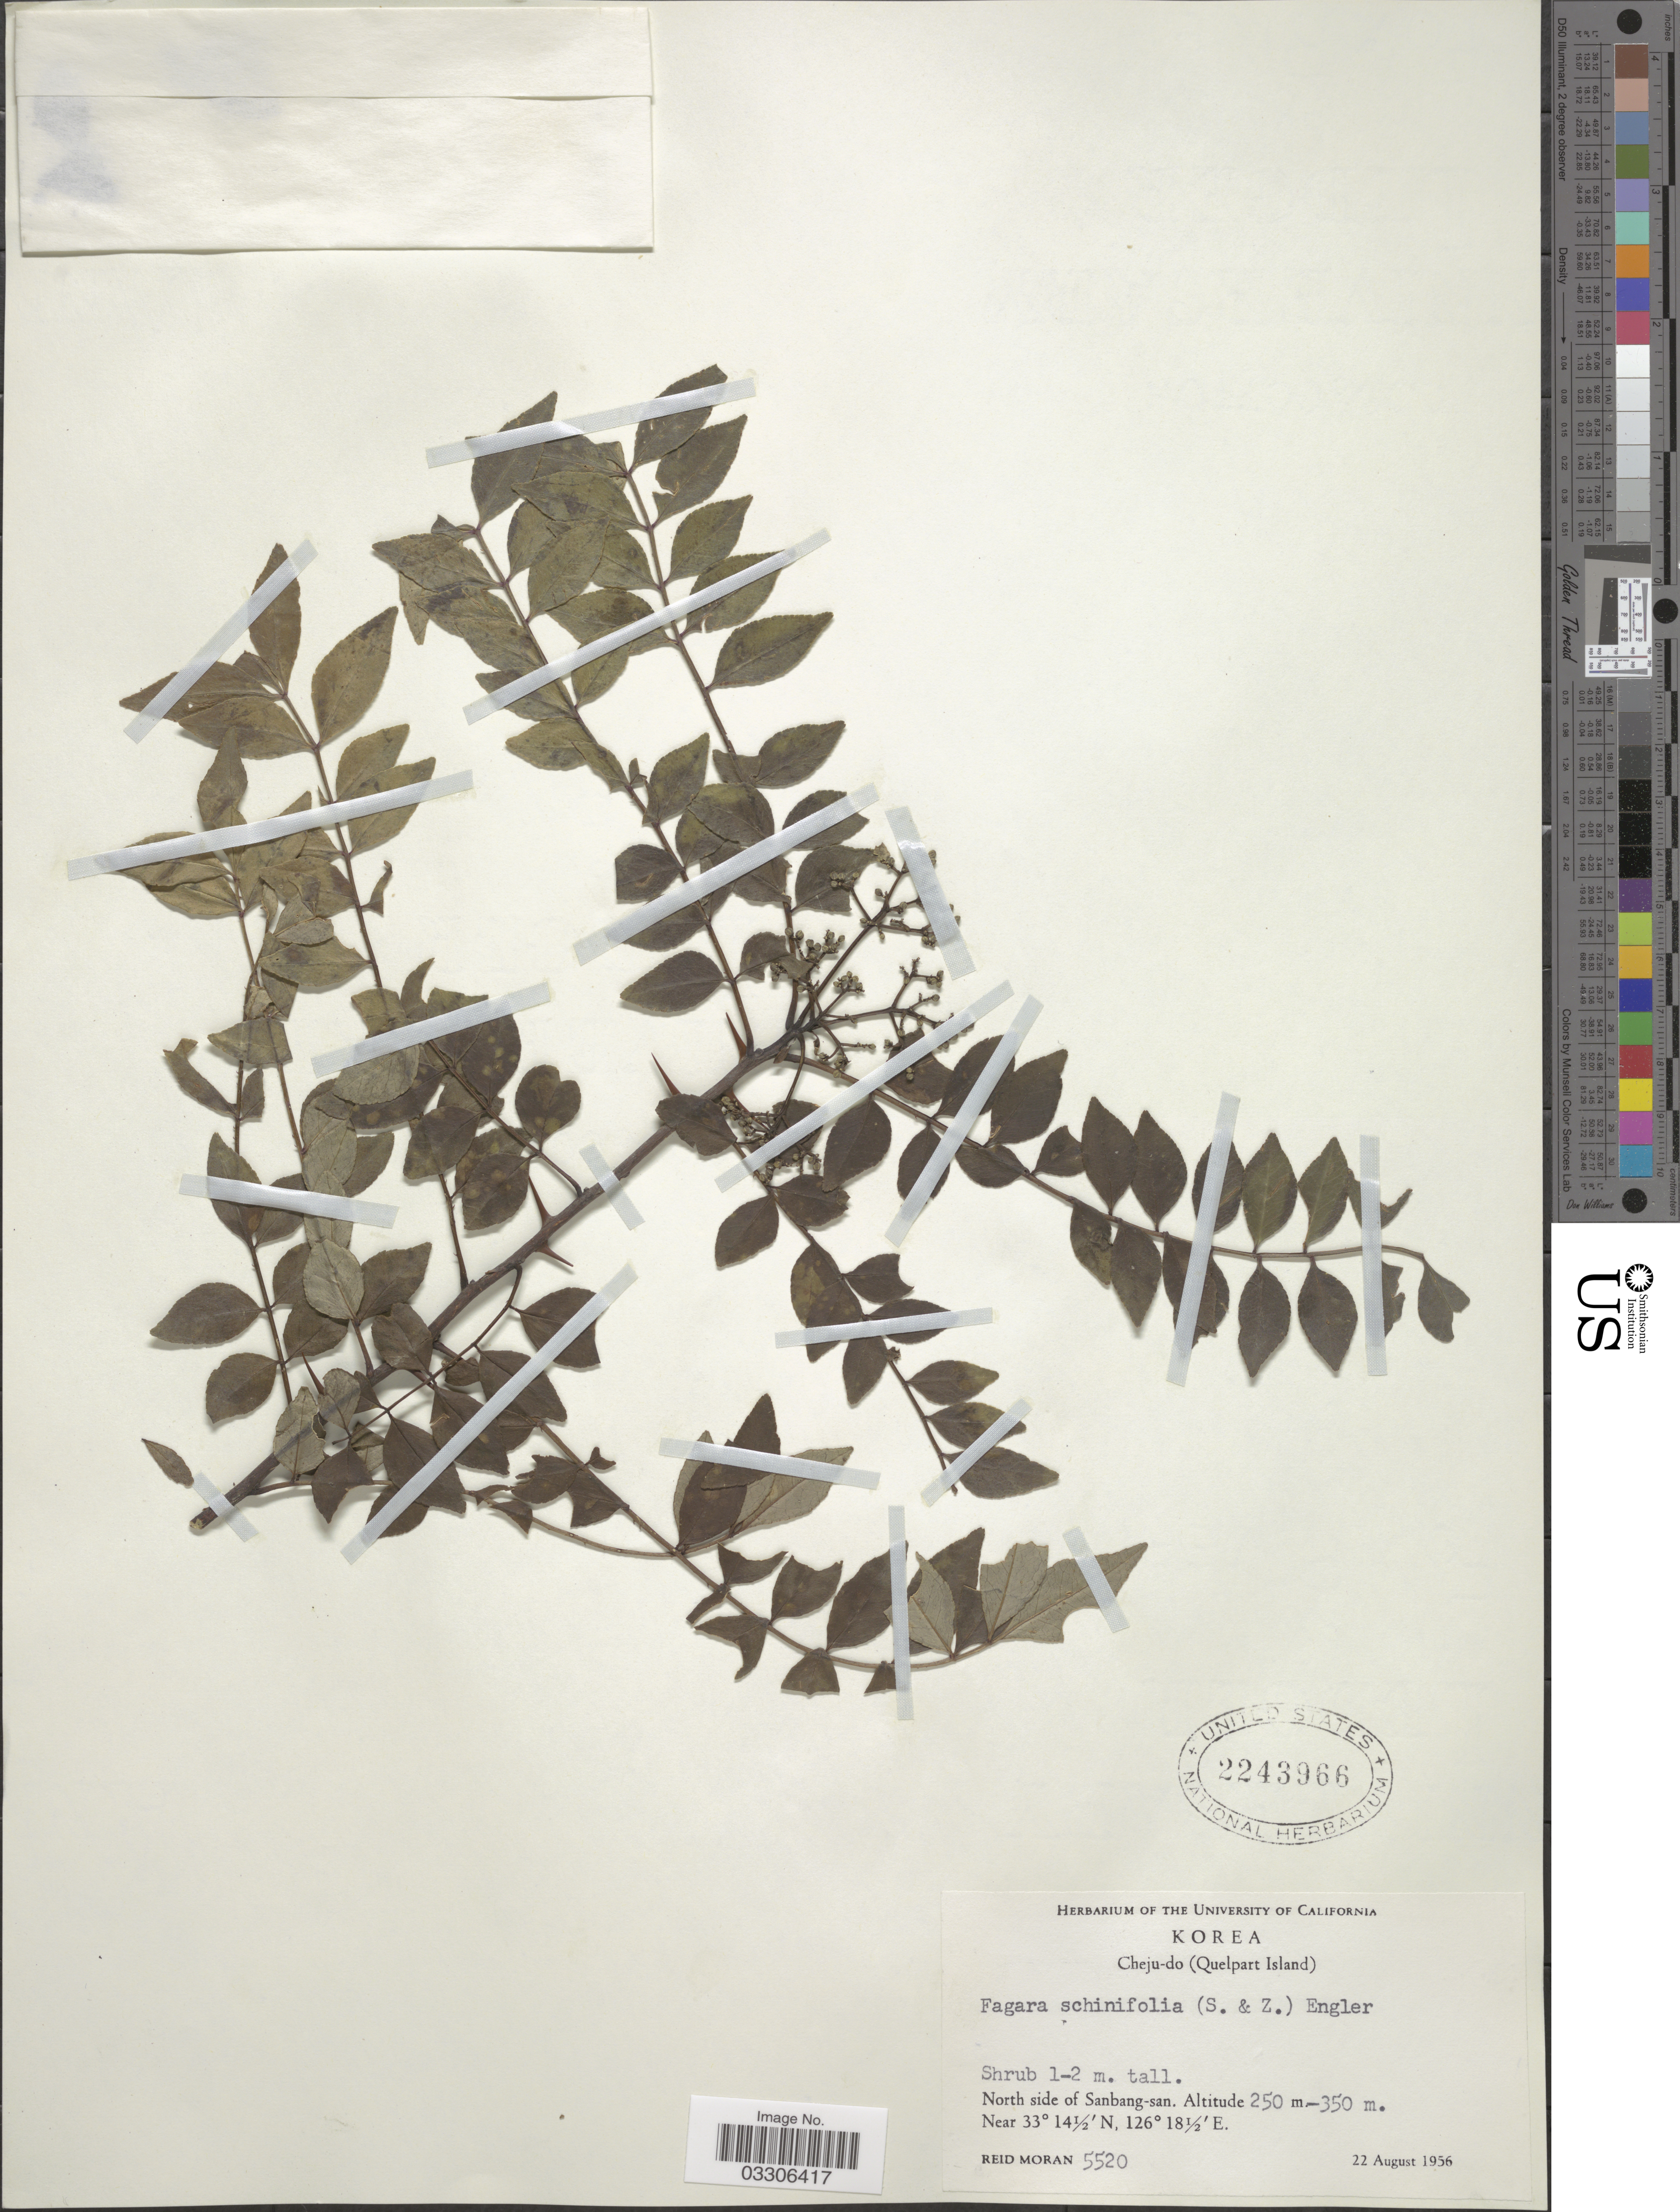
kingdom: Plantae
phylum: Tracheophyta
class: Magnoliopsida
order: Sapindales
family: Rutaceae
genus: Zanthoxylum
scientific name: Zanthoxylum schinifolium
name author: Siebold & Zucc.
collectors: R. Moran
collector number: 5520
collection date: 1956-08-22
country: South Korea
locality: Cheju-do (Quelpaert Island). North side of Sanbang-san.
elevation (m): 250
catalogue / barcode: US 2243966